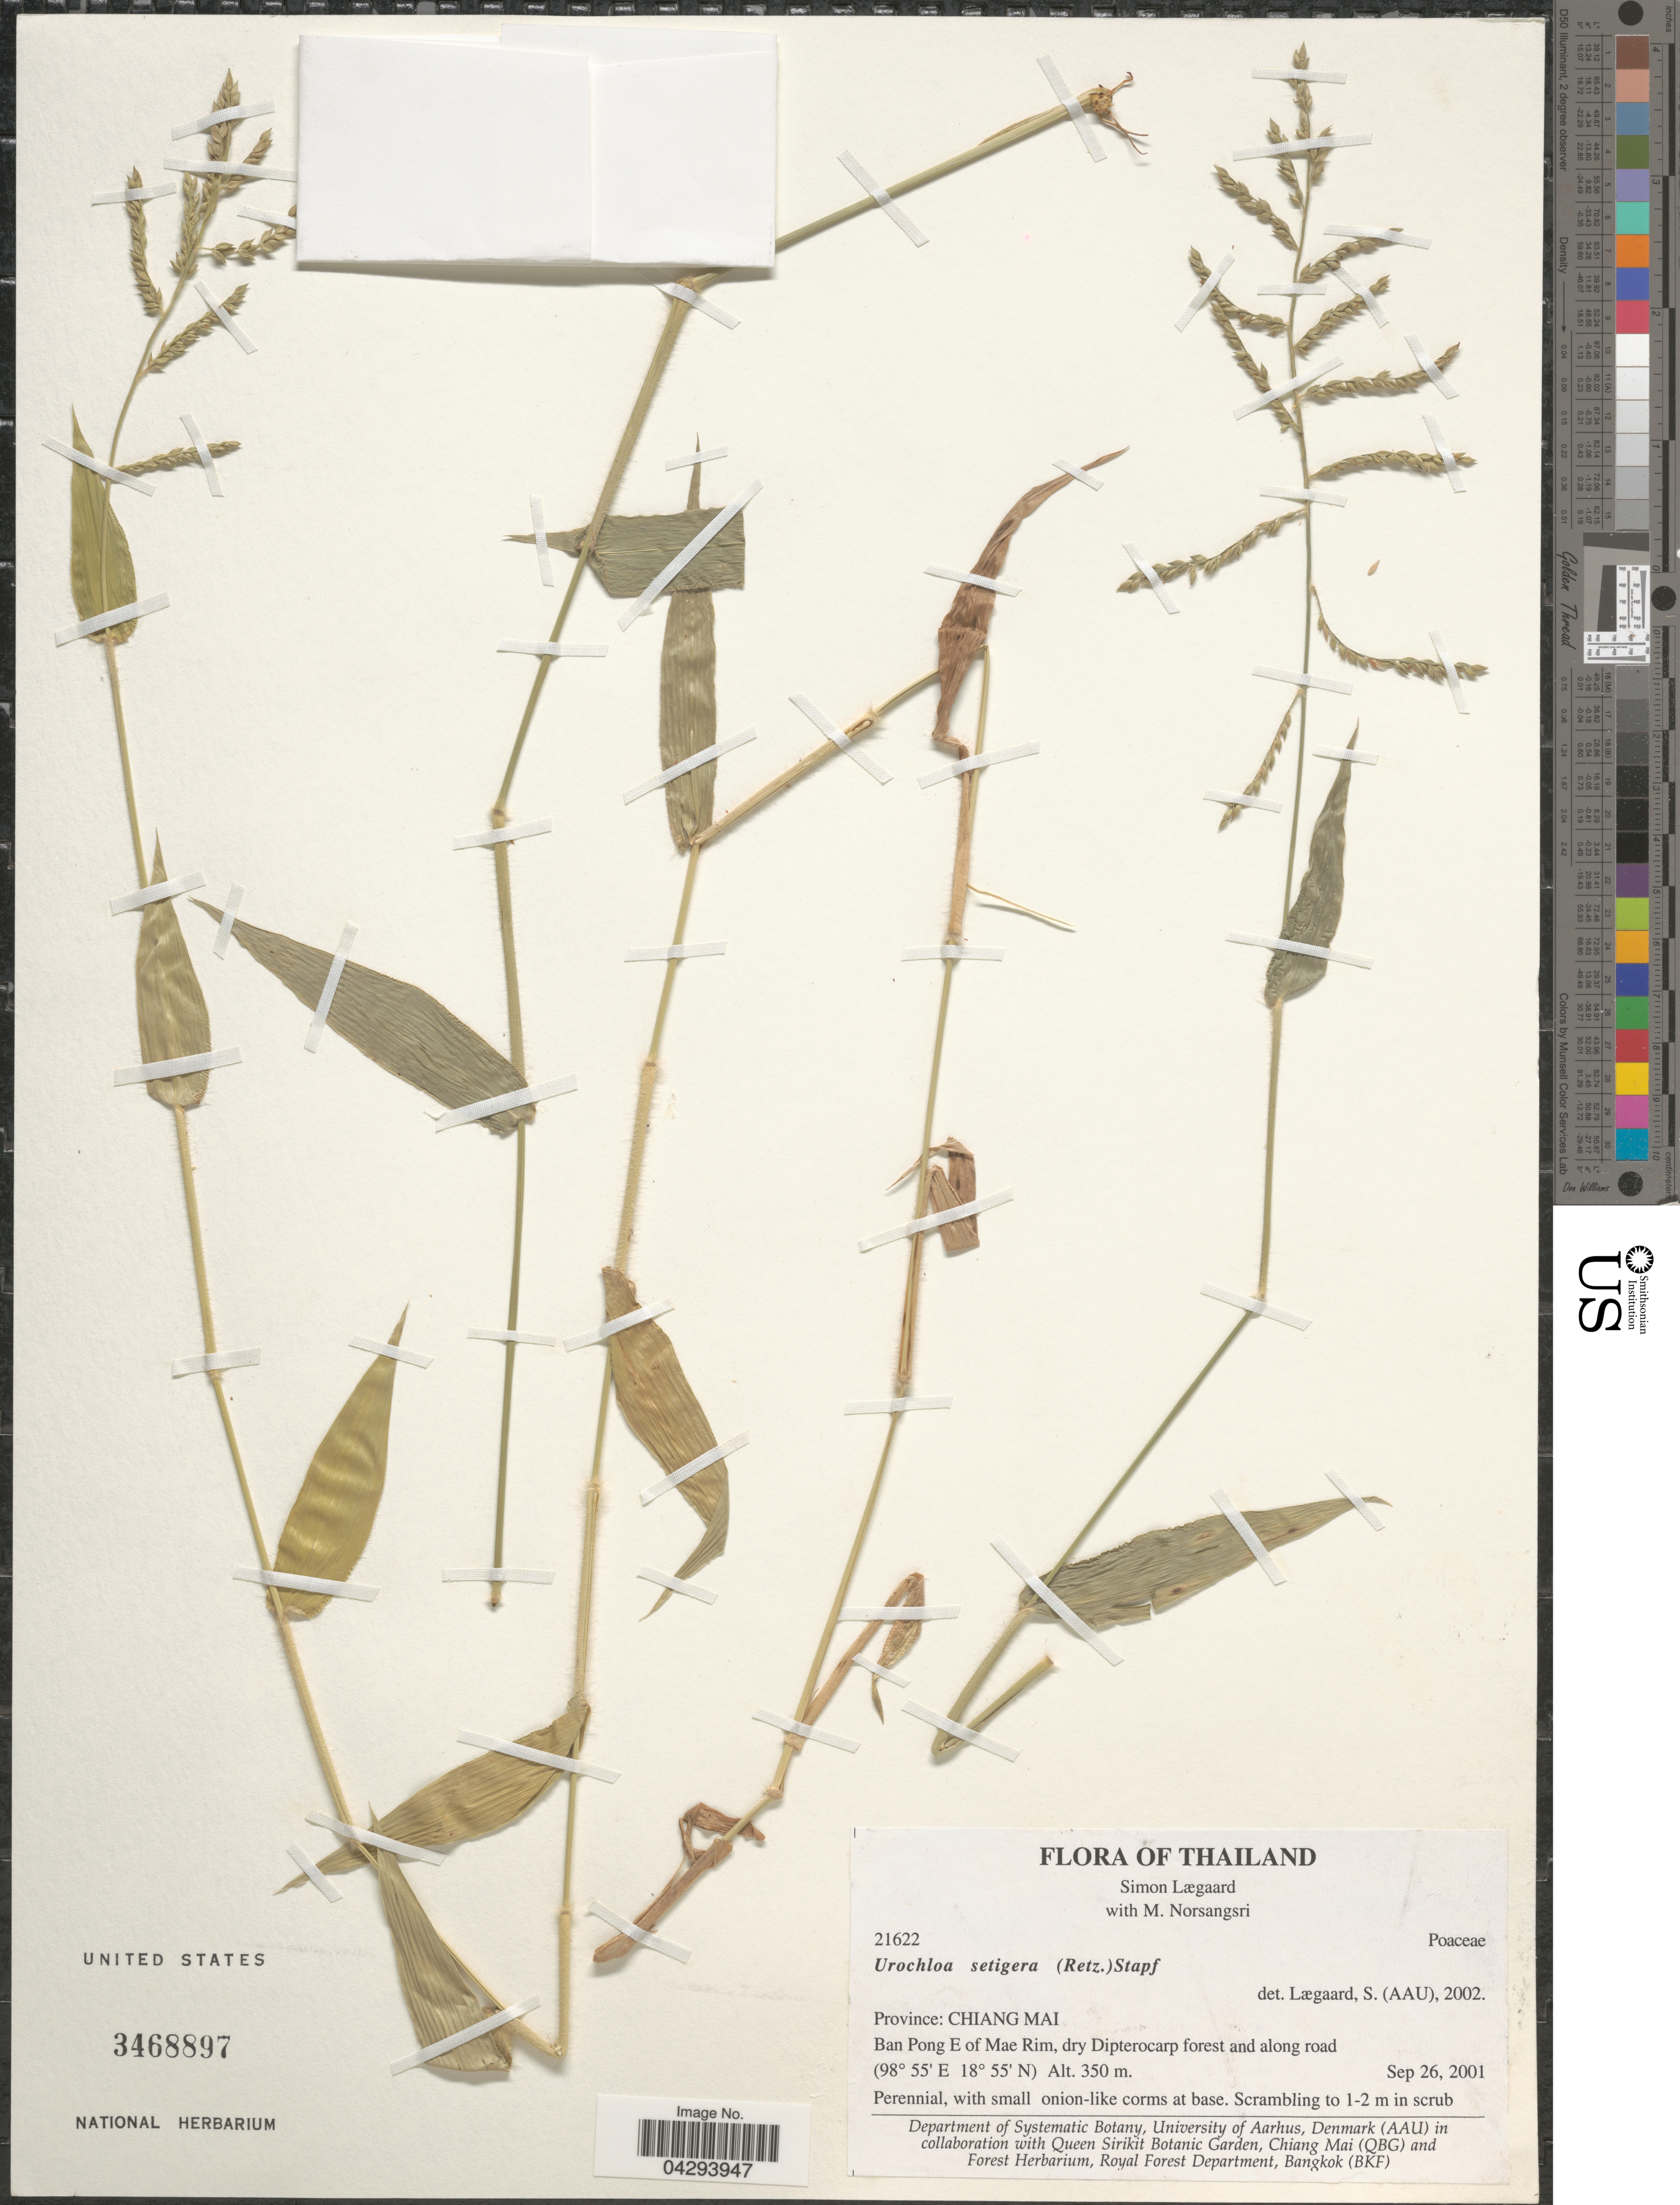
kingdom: Plantae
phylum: Tracheophyta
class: Liliopsida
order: Poales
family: Poaceae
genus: Urochloa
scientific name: Urochloa setigera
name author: (Retz.) Stapf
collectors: S. Lægaard & M. Norsangsri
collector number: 21622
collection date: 2001-09-26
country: Thailand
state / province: Chiang Mai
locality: Ban Pong E of Mae Rim, dry Dipterocarp forest and along road.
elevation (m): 350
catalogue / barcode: US 3468897